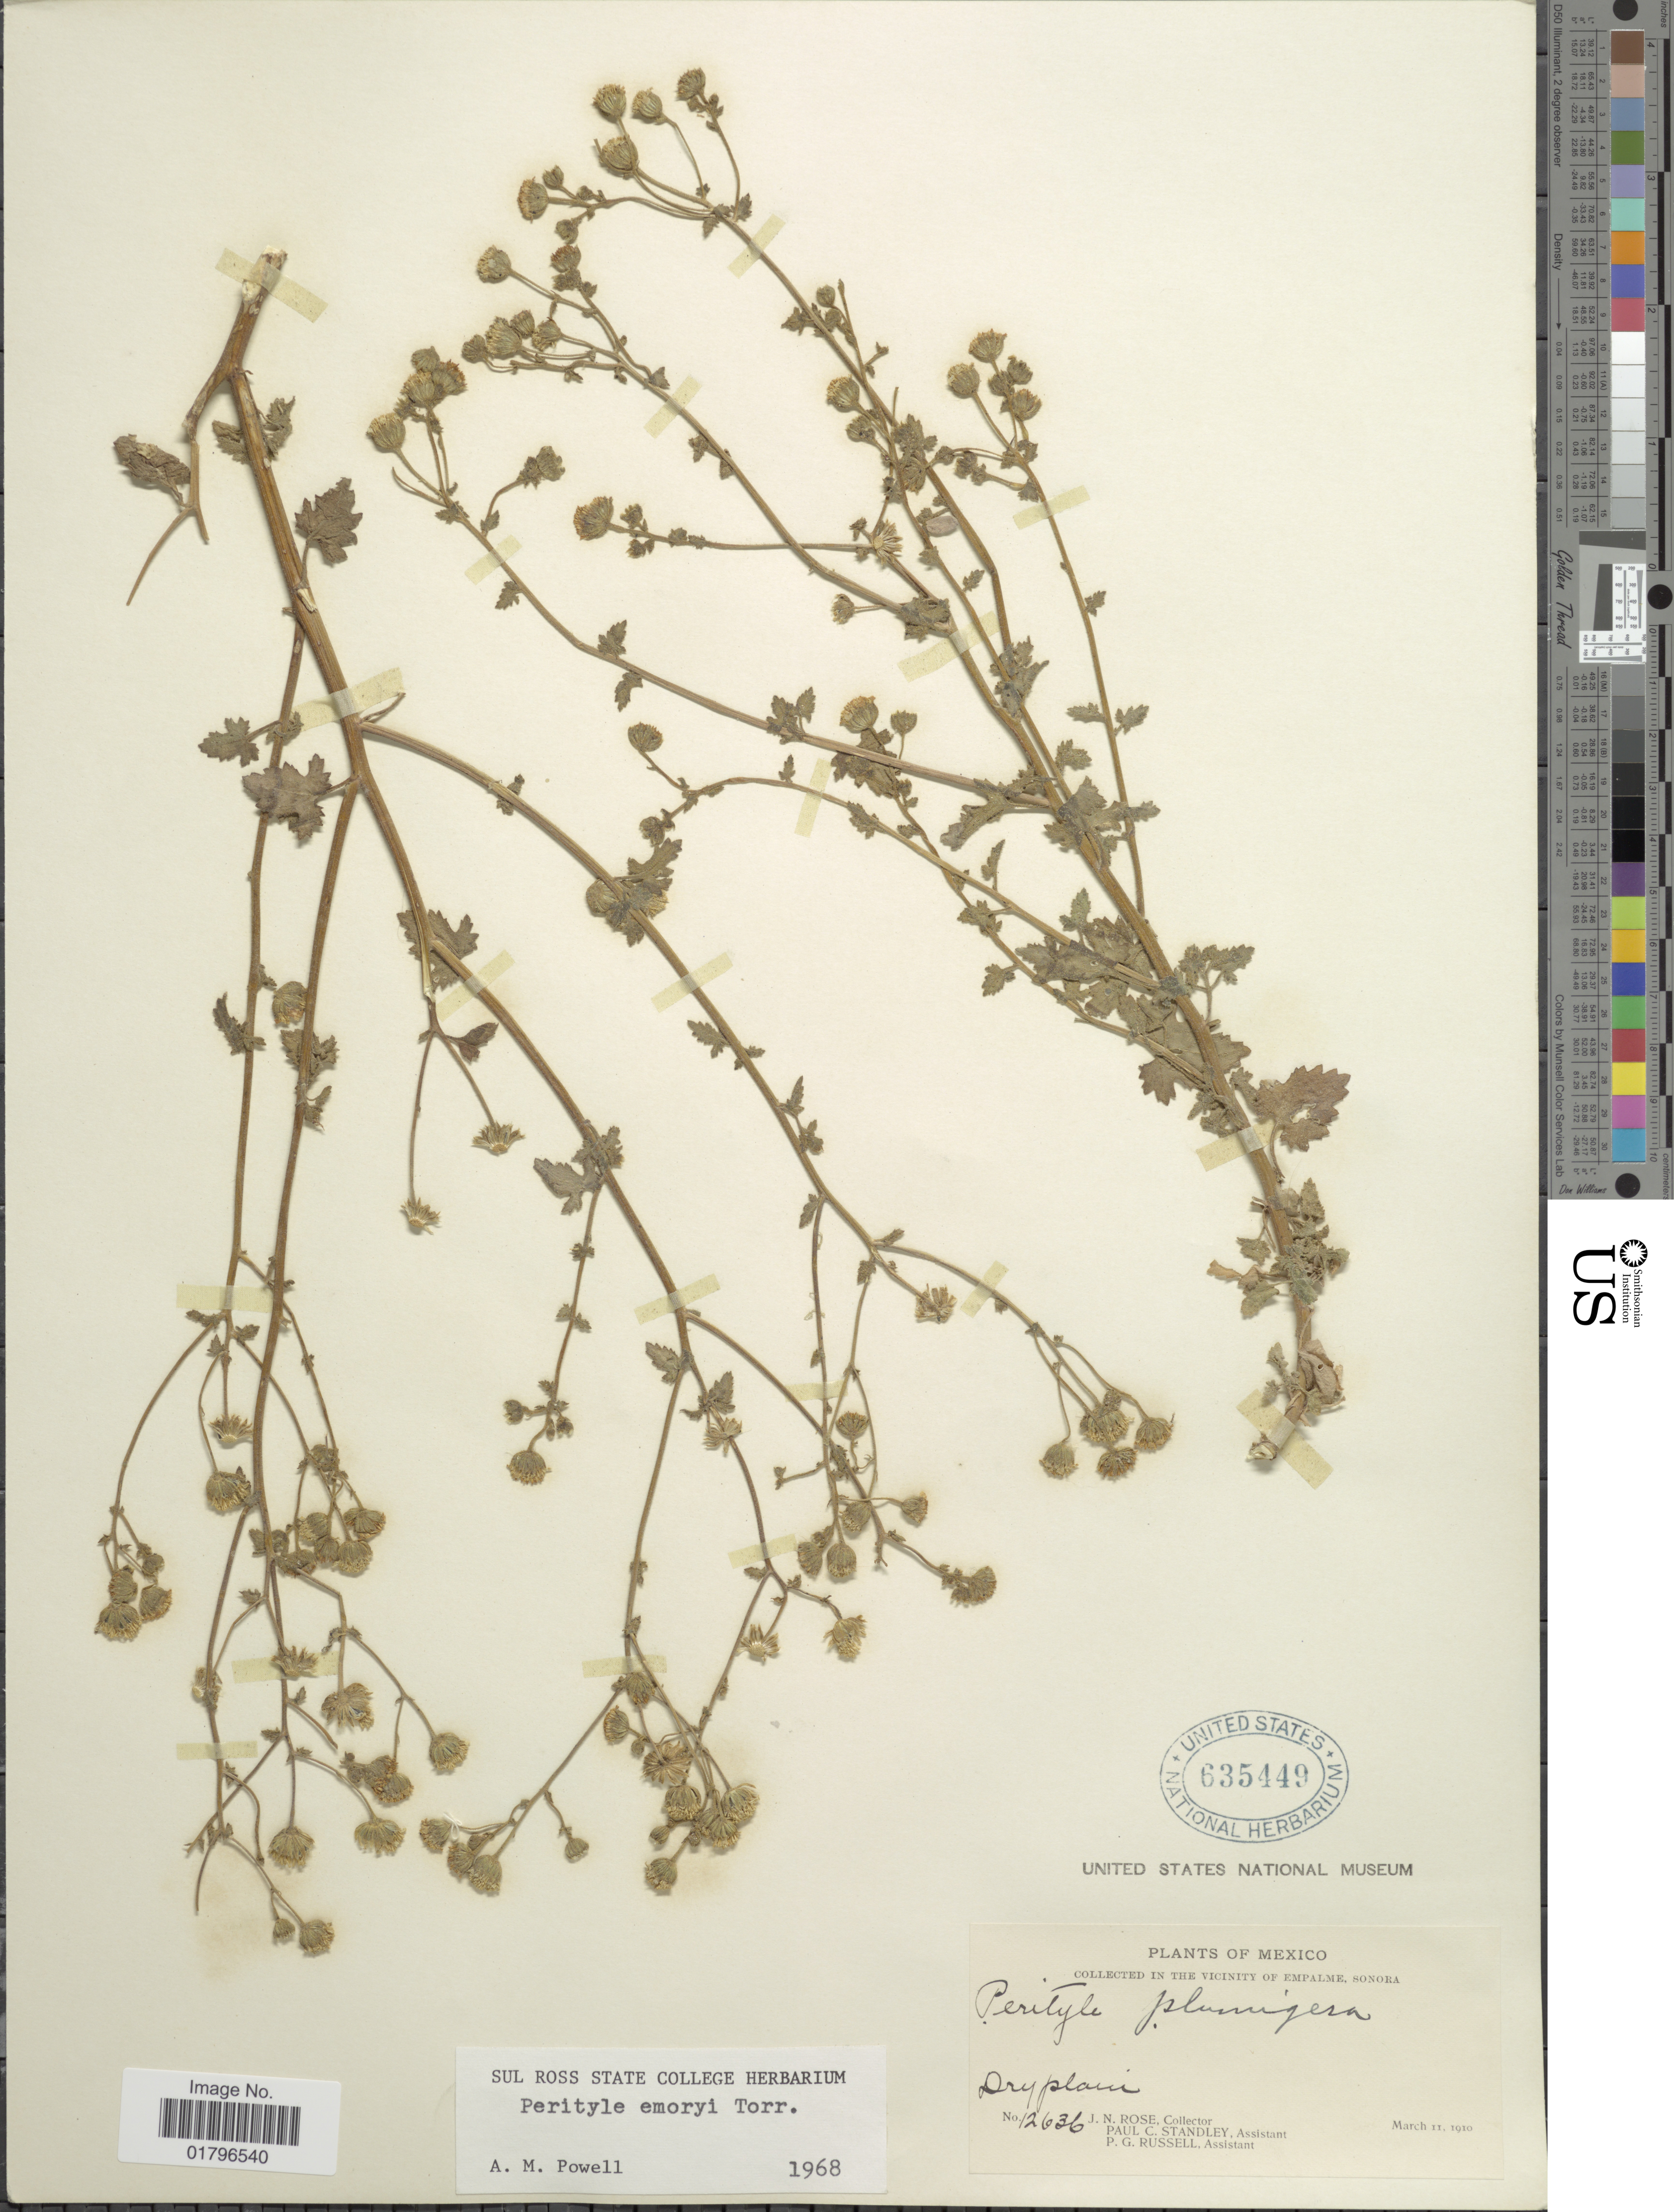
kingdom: Plantae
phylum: Tracheophyta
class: Magnoliopsida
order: Asterales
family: Asteraceae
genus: Perityle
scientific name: Perityle emoryi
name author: Torr.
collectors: J. N. Rose, P. C. Standley & P. G. Russell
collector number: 12636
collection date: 1910-03-11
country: Mexico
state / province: Sonora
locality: Vicinity of Empalme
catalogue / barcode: US 635449